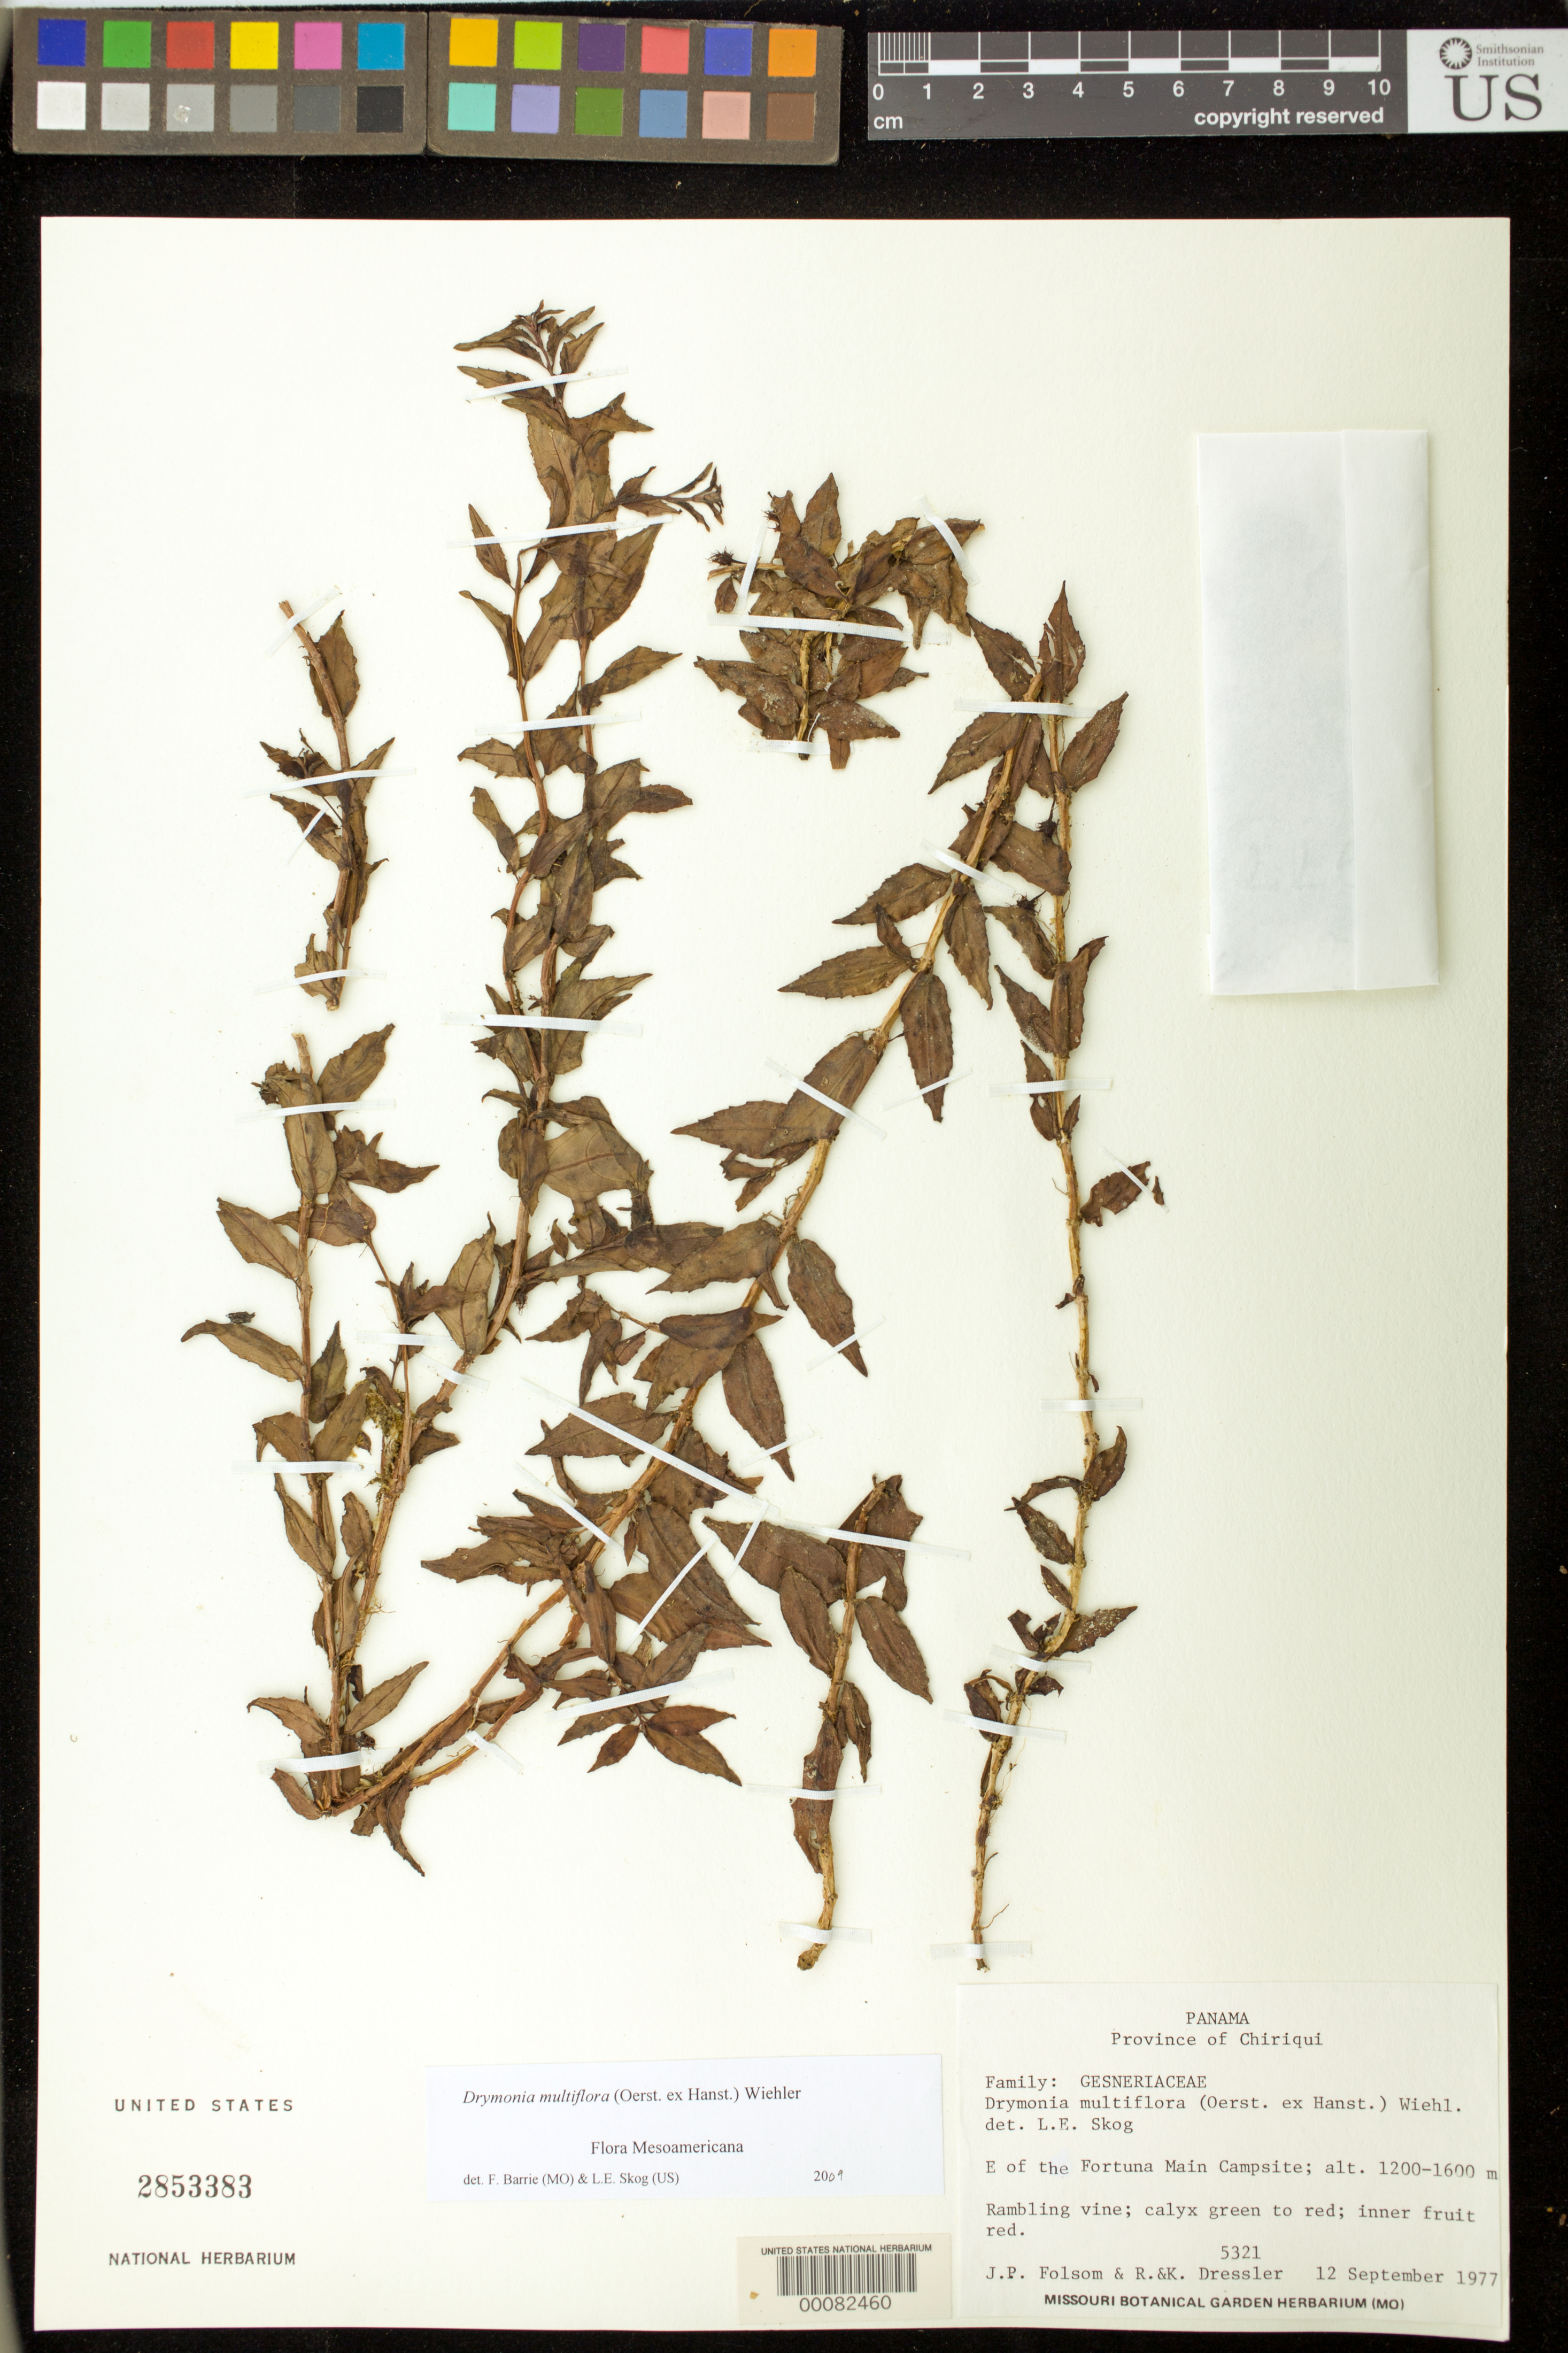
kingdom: Plantae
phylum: Tracheophyta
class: Magnoliopsida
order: Lamiales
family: Gesneriaceae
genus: Drymonia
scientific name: Drymonia multiflora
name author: (Oerst. ex Hanst.) Wiehler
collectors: J. P. Folsom, R. Dressler & K. Dressler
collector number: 5321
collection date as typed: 12 Sep 1977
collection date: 1977-09-12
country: Panama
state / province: Chiriquí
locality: E of the Fortuna main campsite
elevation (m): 1200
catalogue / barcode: US 2853383